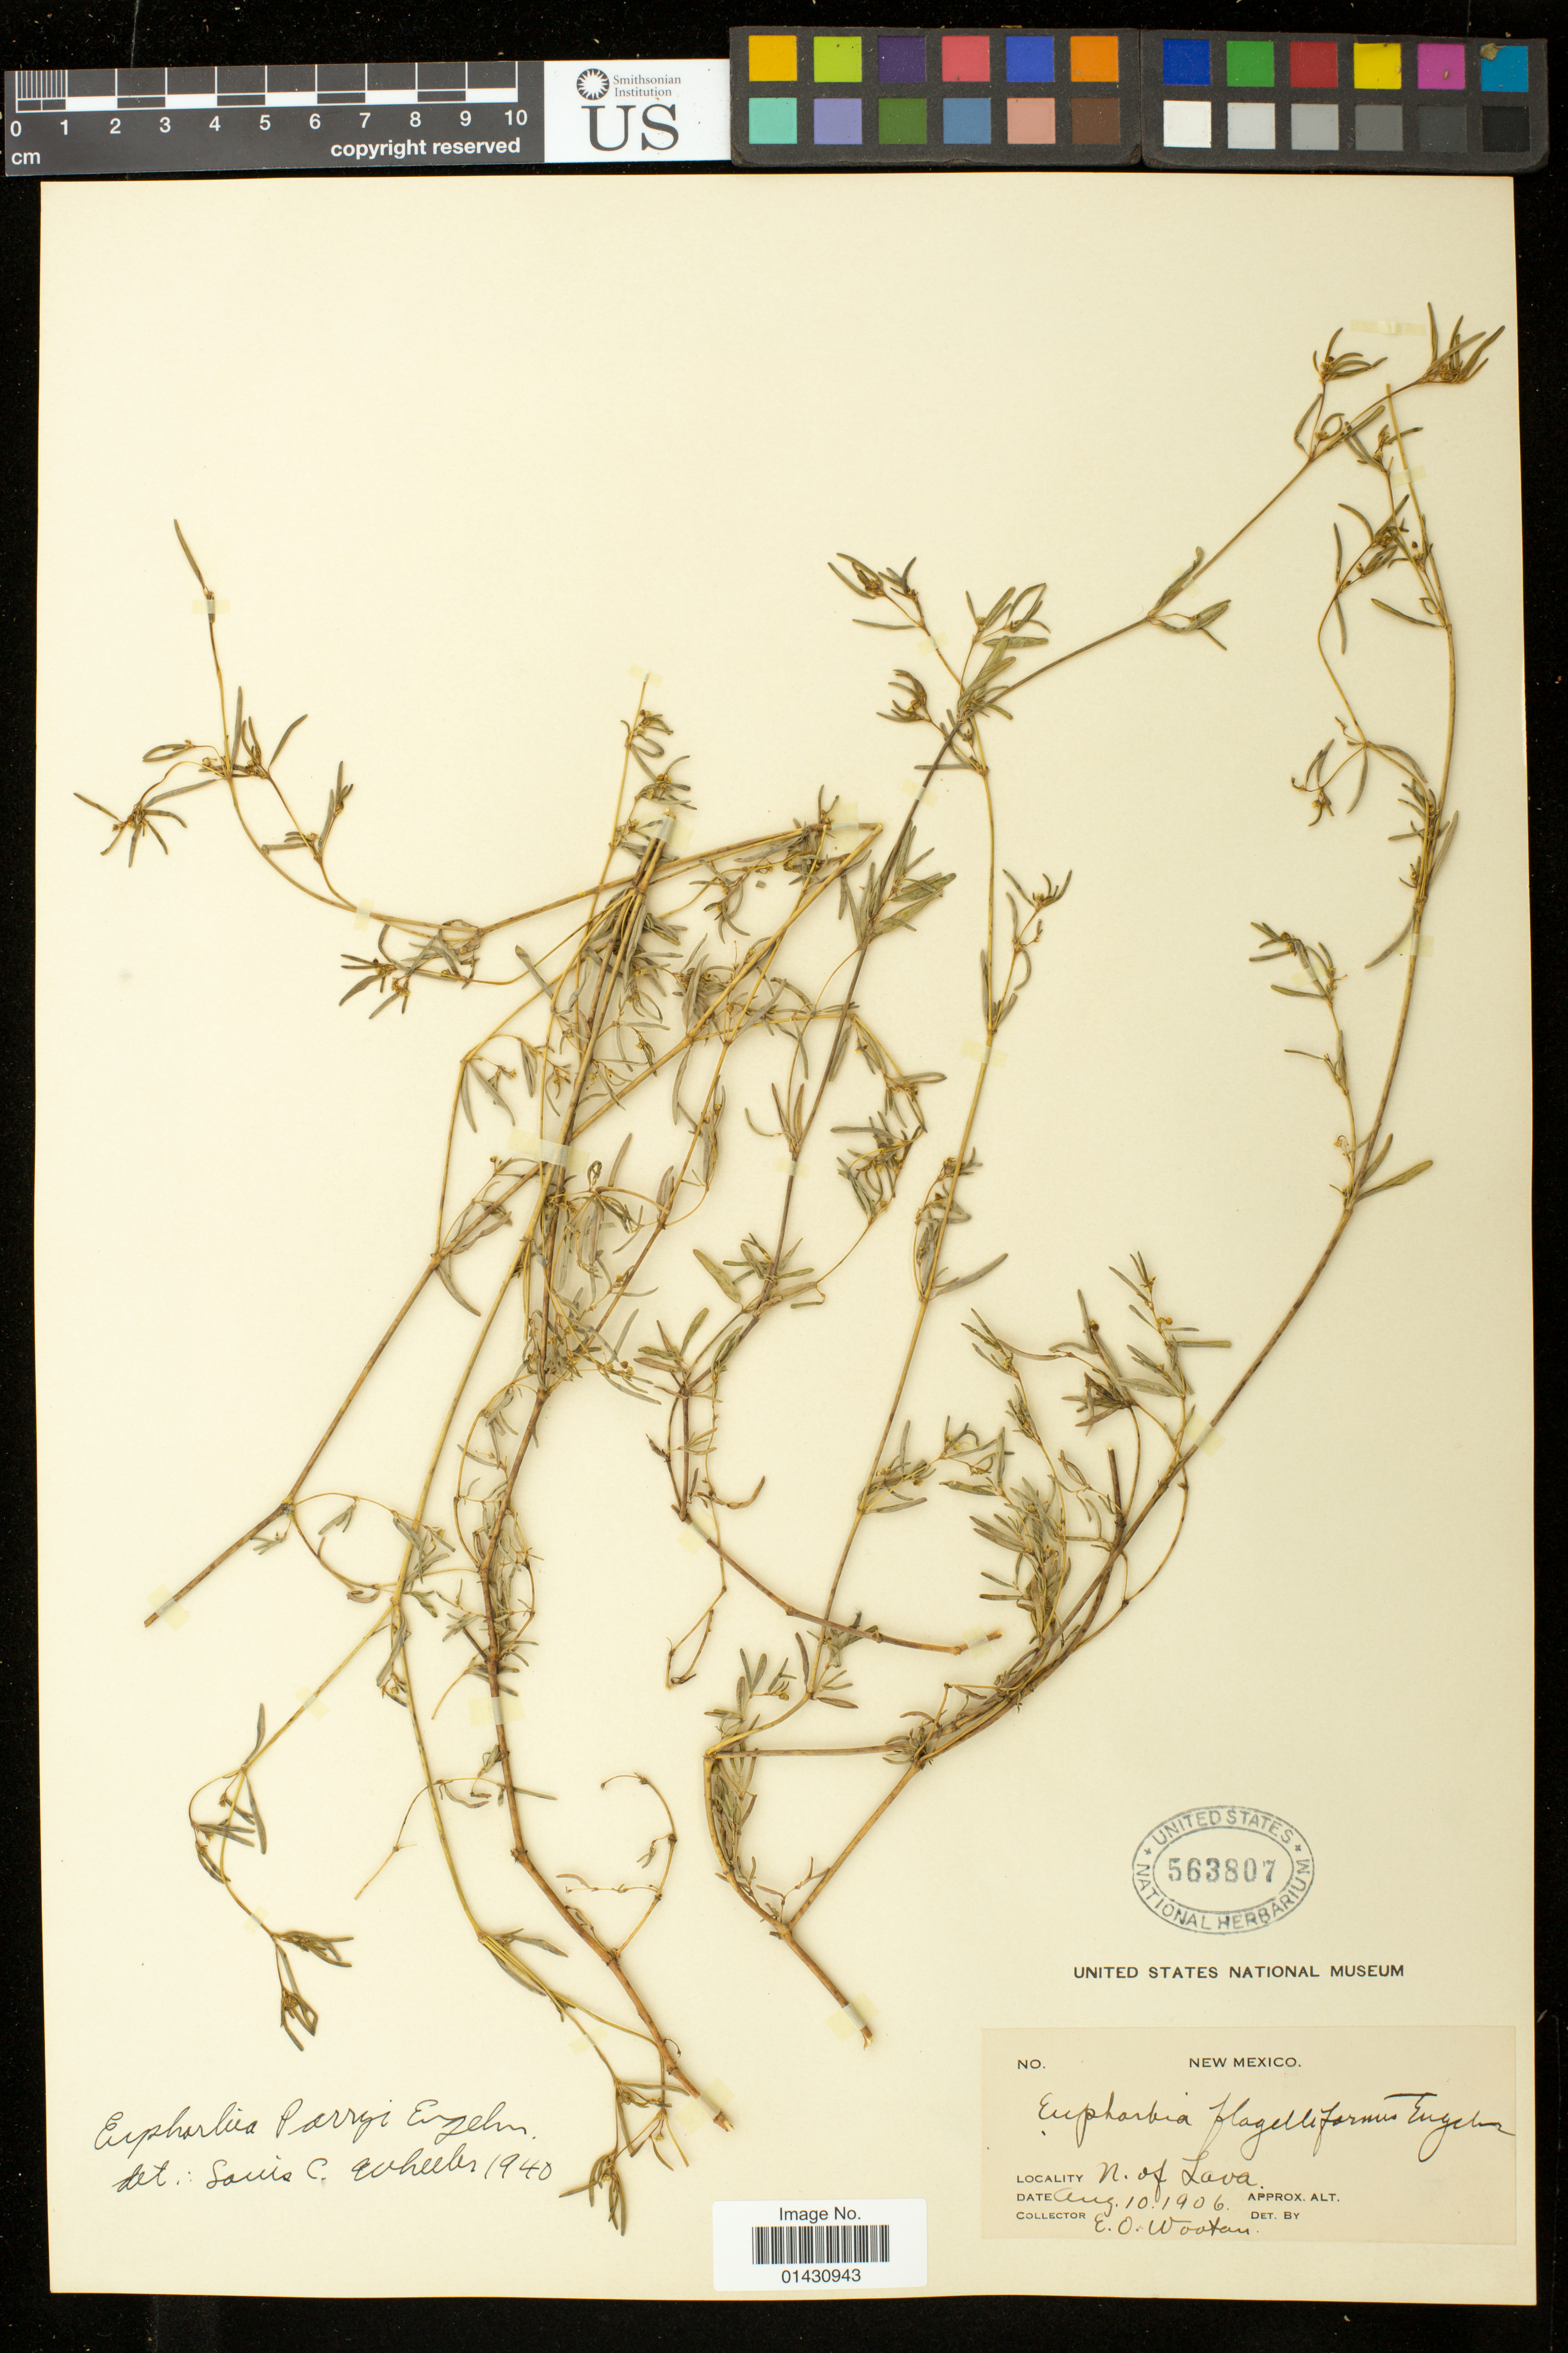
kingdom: Plantae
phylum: Tracheophyta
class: Magnoliopsida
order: Malpighiales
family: Euphorbiaceae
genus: Euphorbia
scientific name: Euphorbia parryi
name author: Engelm.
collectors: E. O. Wooton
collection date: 1906-08-10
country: United States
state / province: New Mexico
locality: N. of Lava.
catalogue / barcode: US 563807